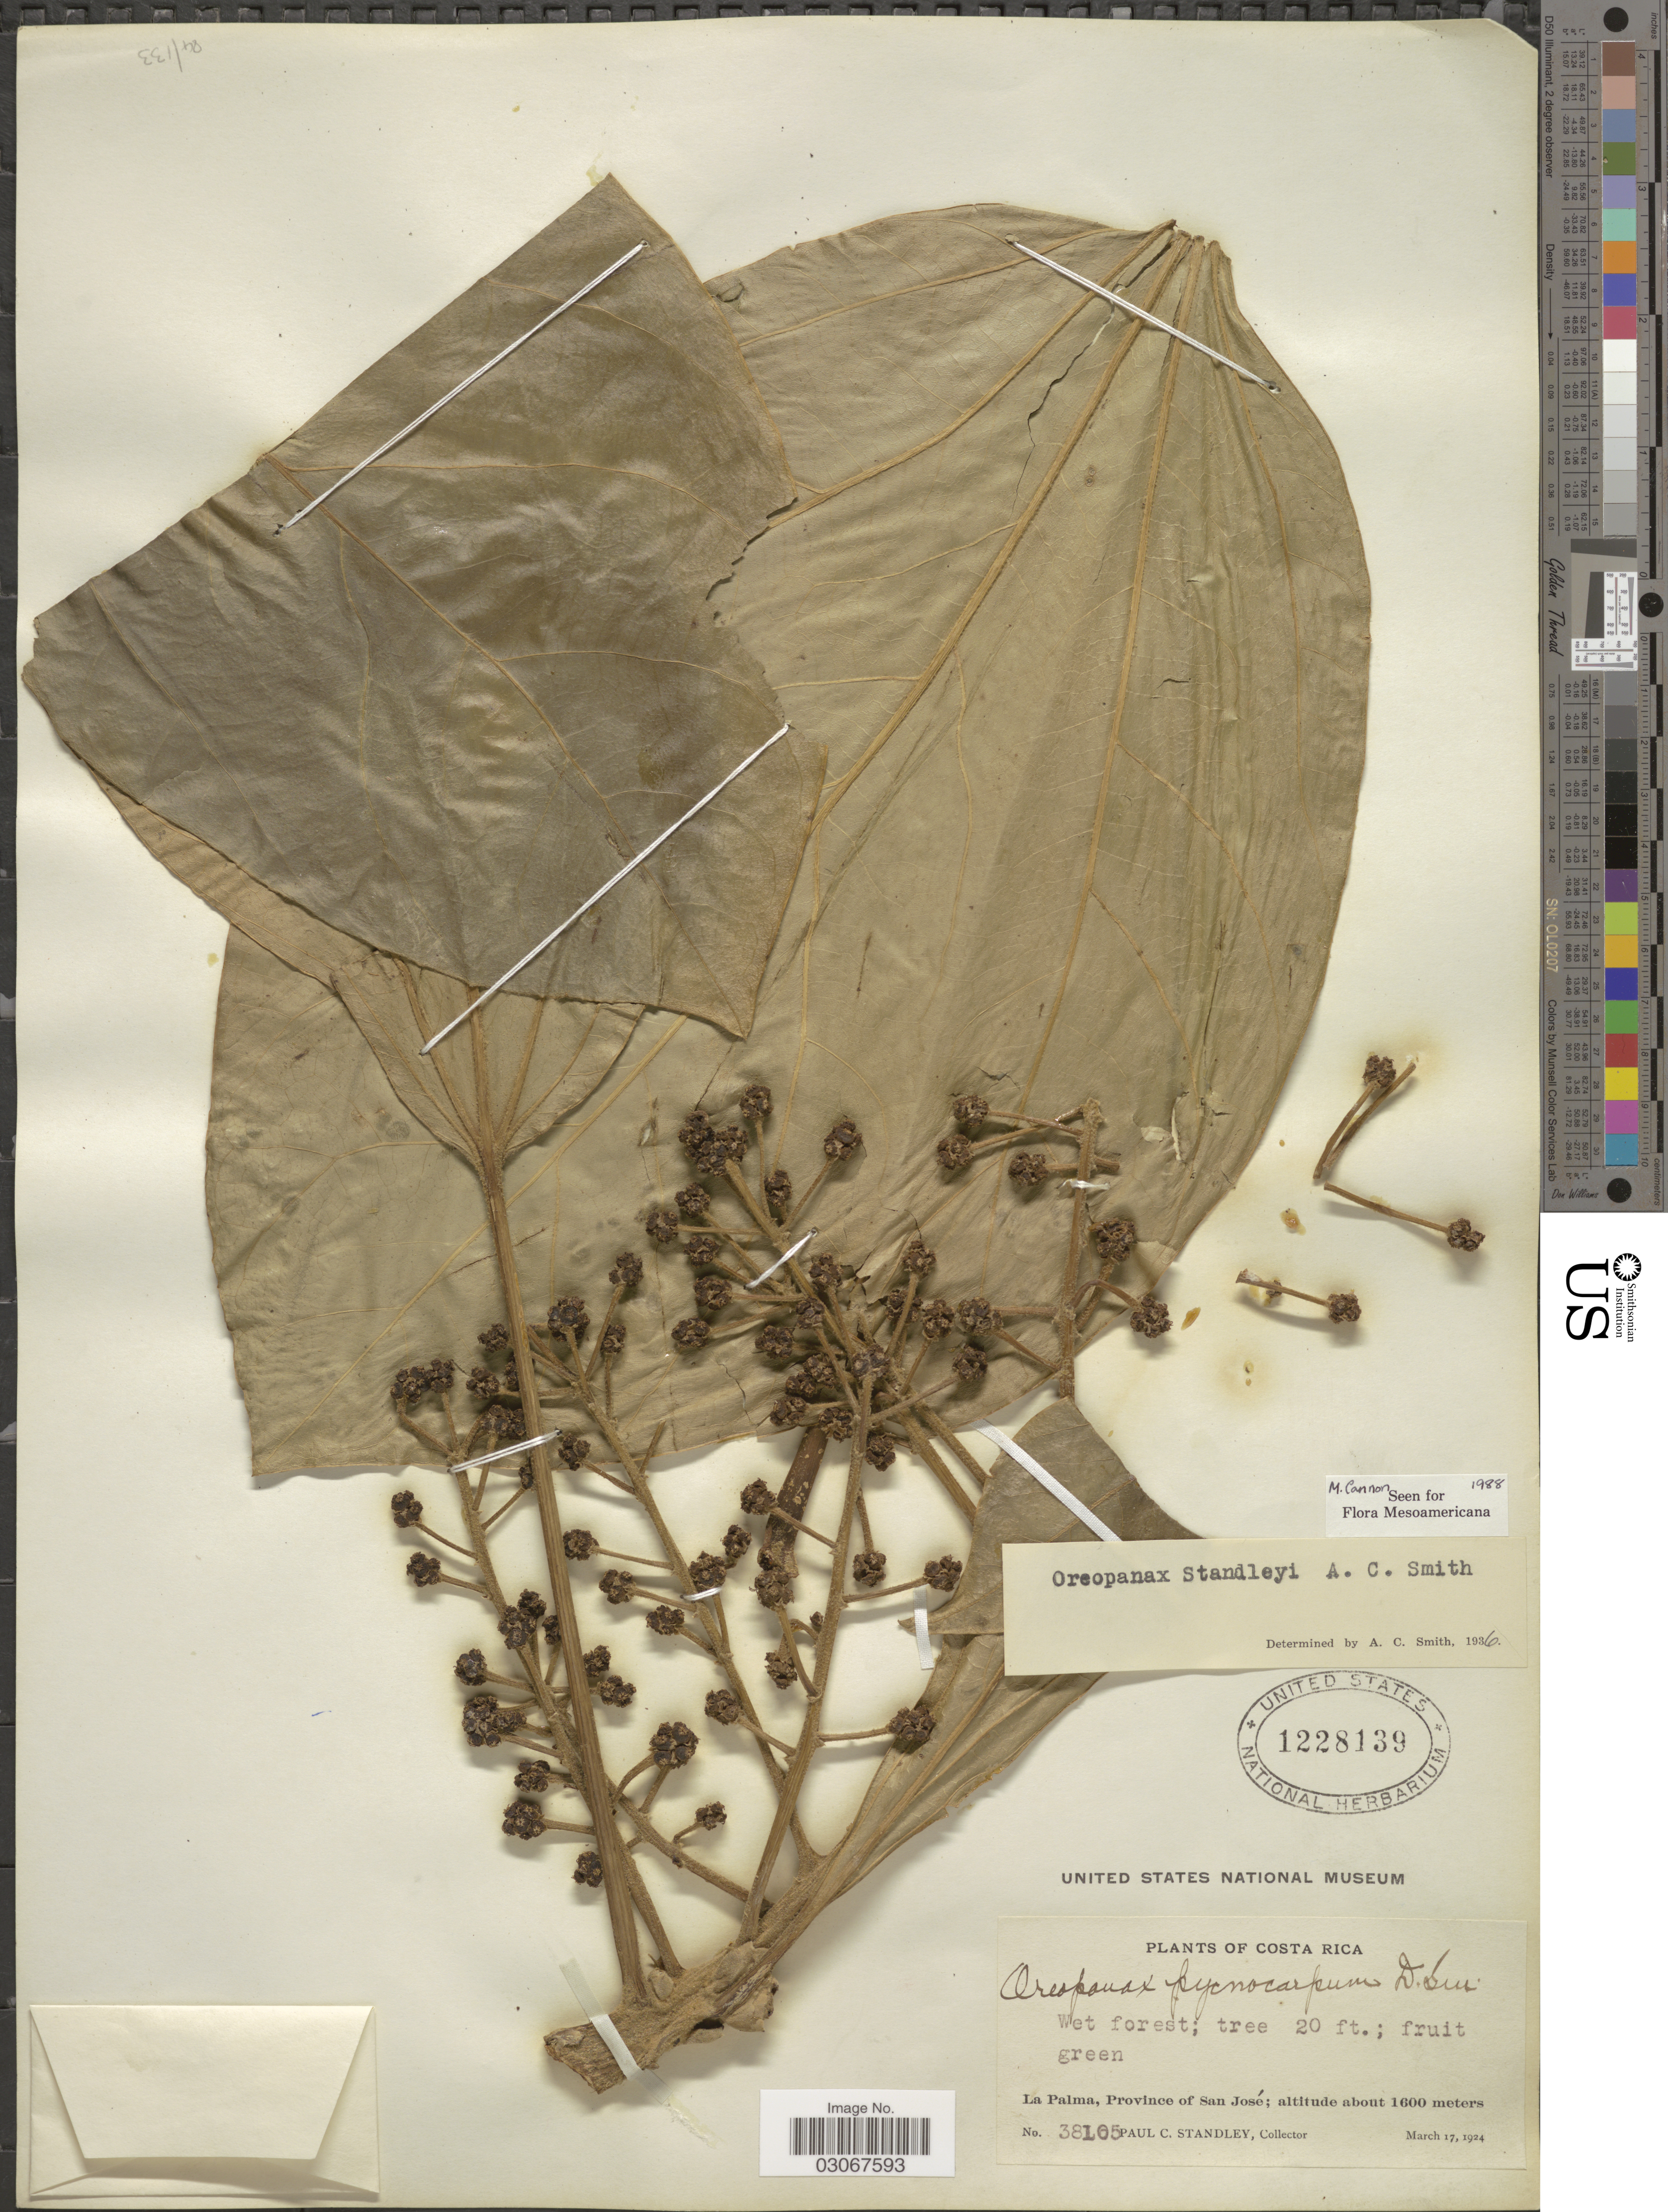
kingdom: Plantae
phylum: Tracheophyta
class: Magnoliopsida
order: Apiales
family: Araliaceae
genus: Oreopanax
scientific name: Oreopanax standleyi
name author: A.C. Sm.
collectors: P. C. Standley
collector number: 38105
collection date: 1924-03-17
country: Costa Rica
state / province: San José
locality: La Palma.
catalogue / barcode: US 1228139